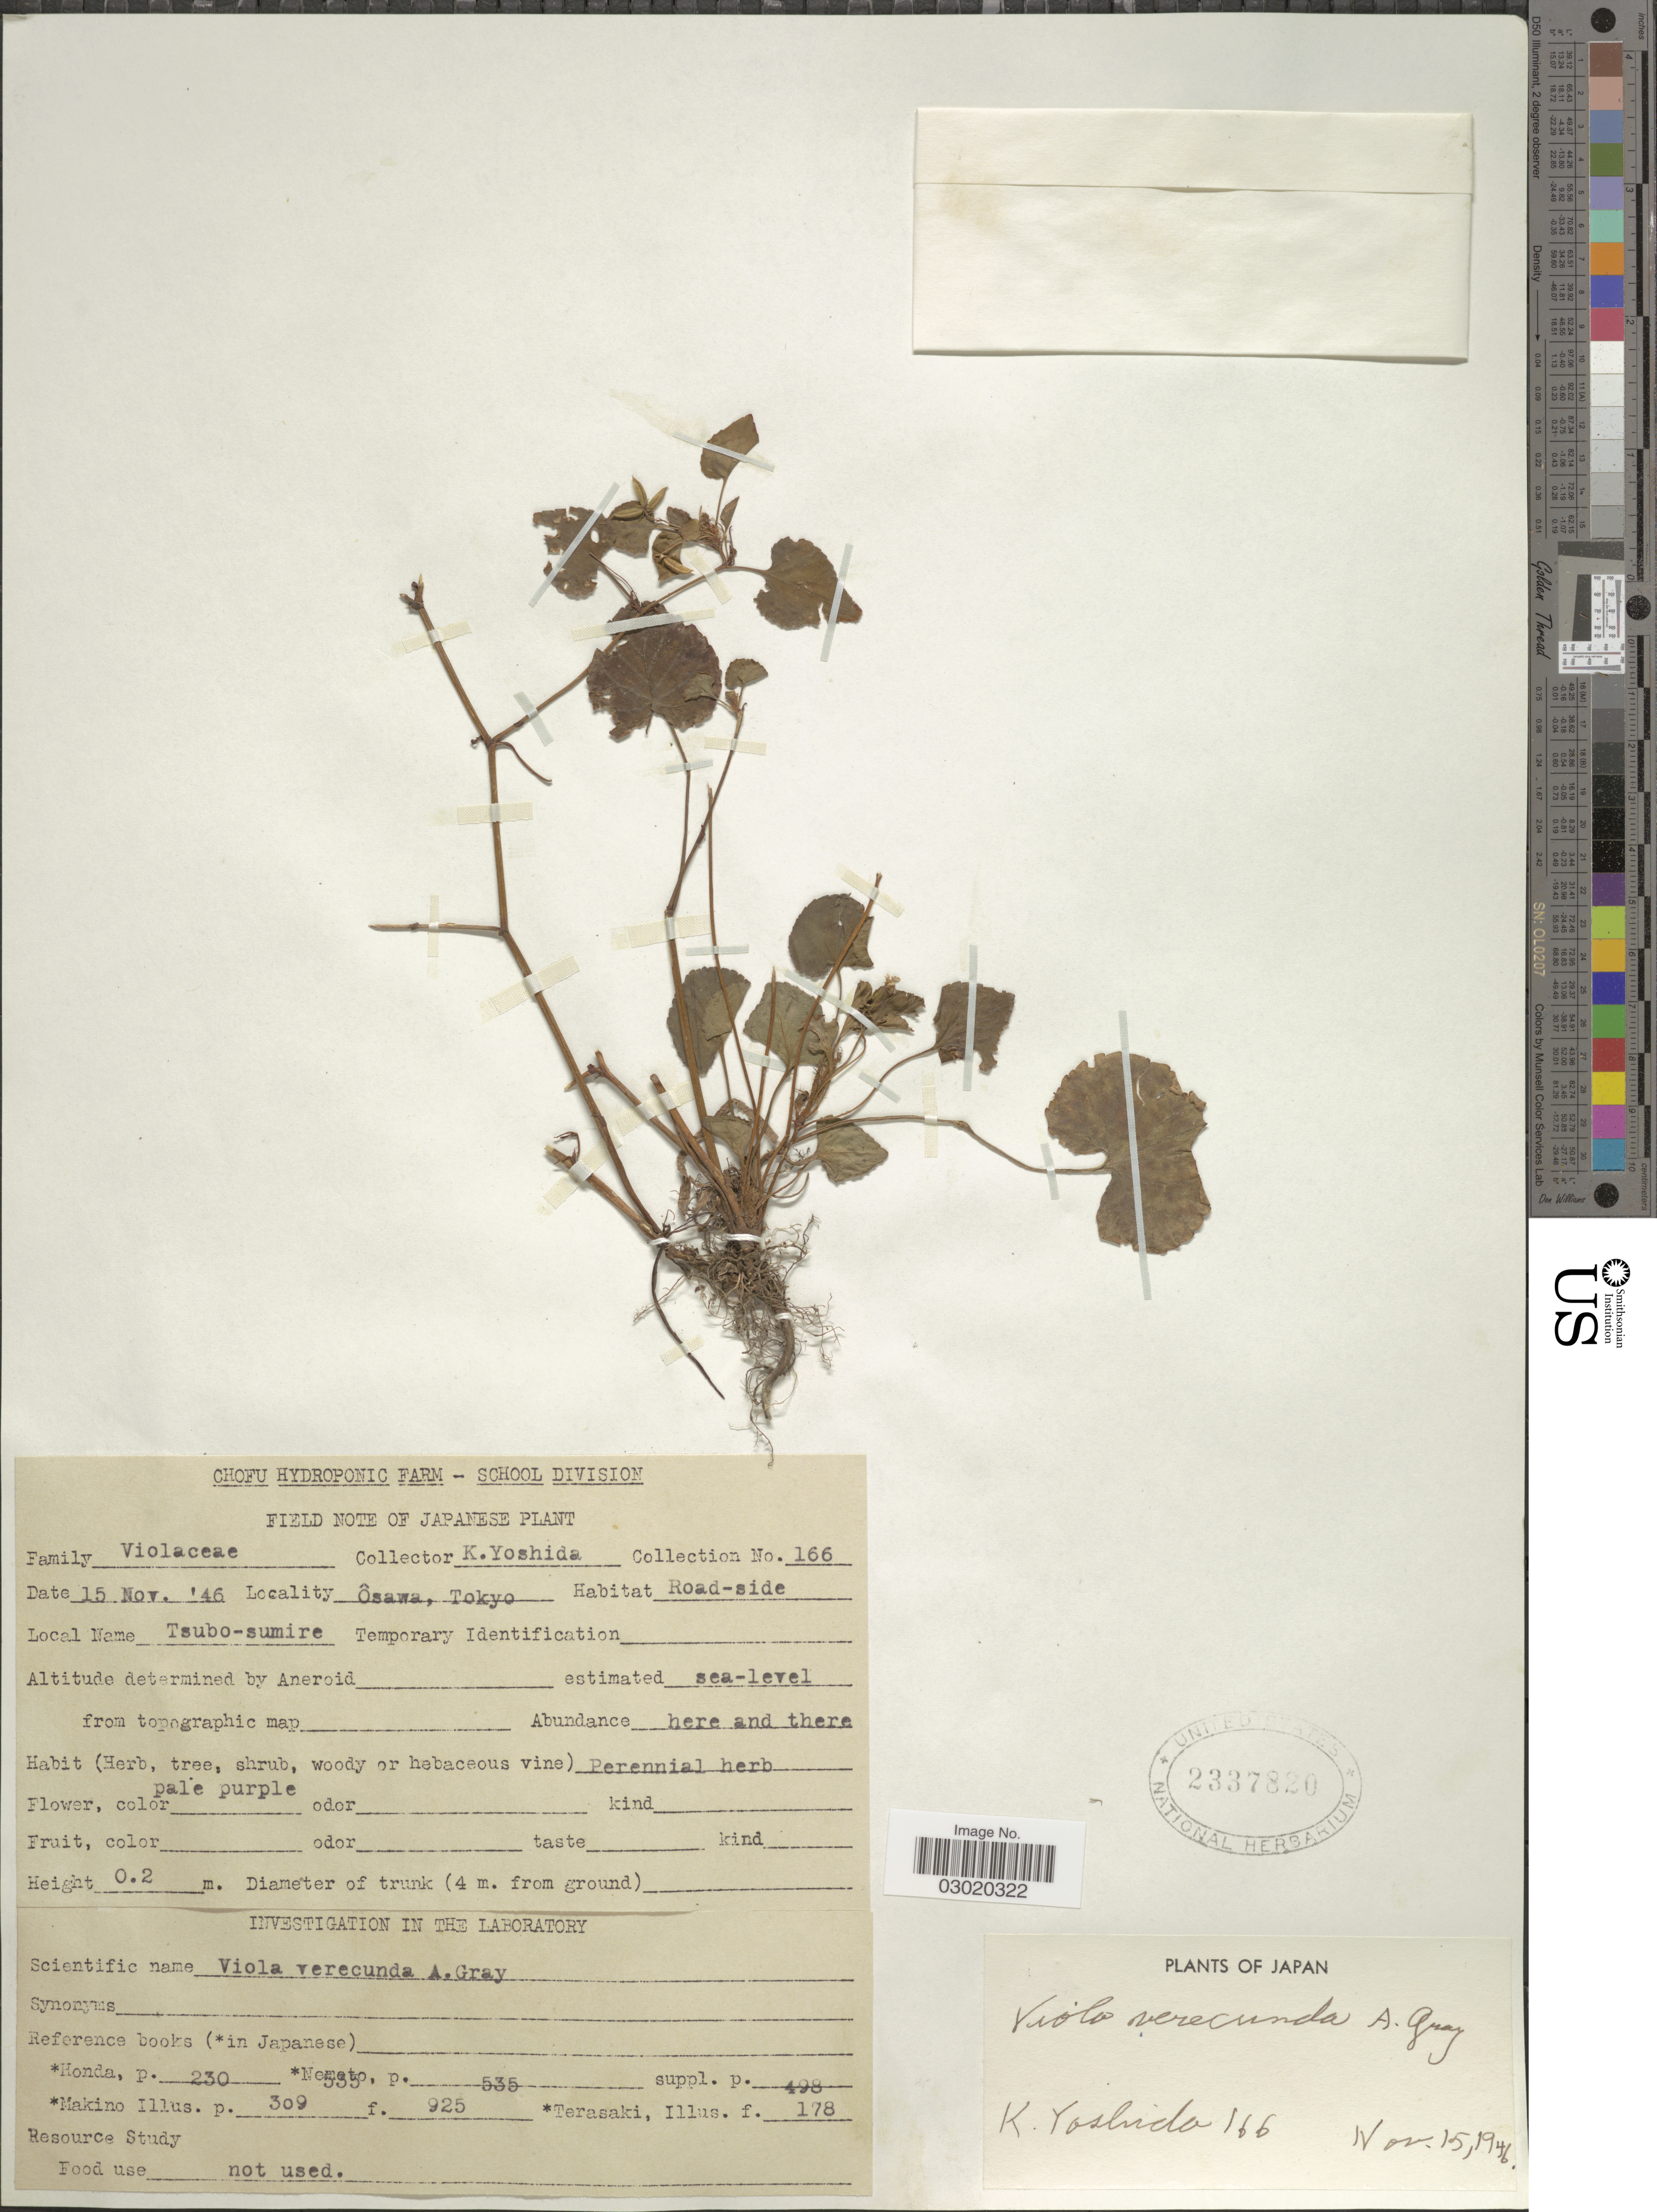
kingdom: Plantae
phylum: Tracheophyta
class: Magnoliopsida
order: Malpighiales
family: Violaceae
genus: Viola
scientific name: Viola verecunda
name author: A. Gray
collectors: Y. Yoshida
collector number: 166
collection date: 1946-11-15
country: Japan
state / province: Tokyo, Federal City of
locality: Ôsawa, Tokyo.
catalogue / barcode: US 2337820